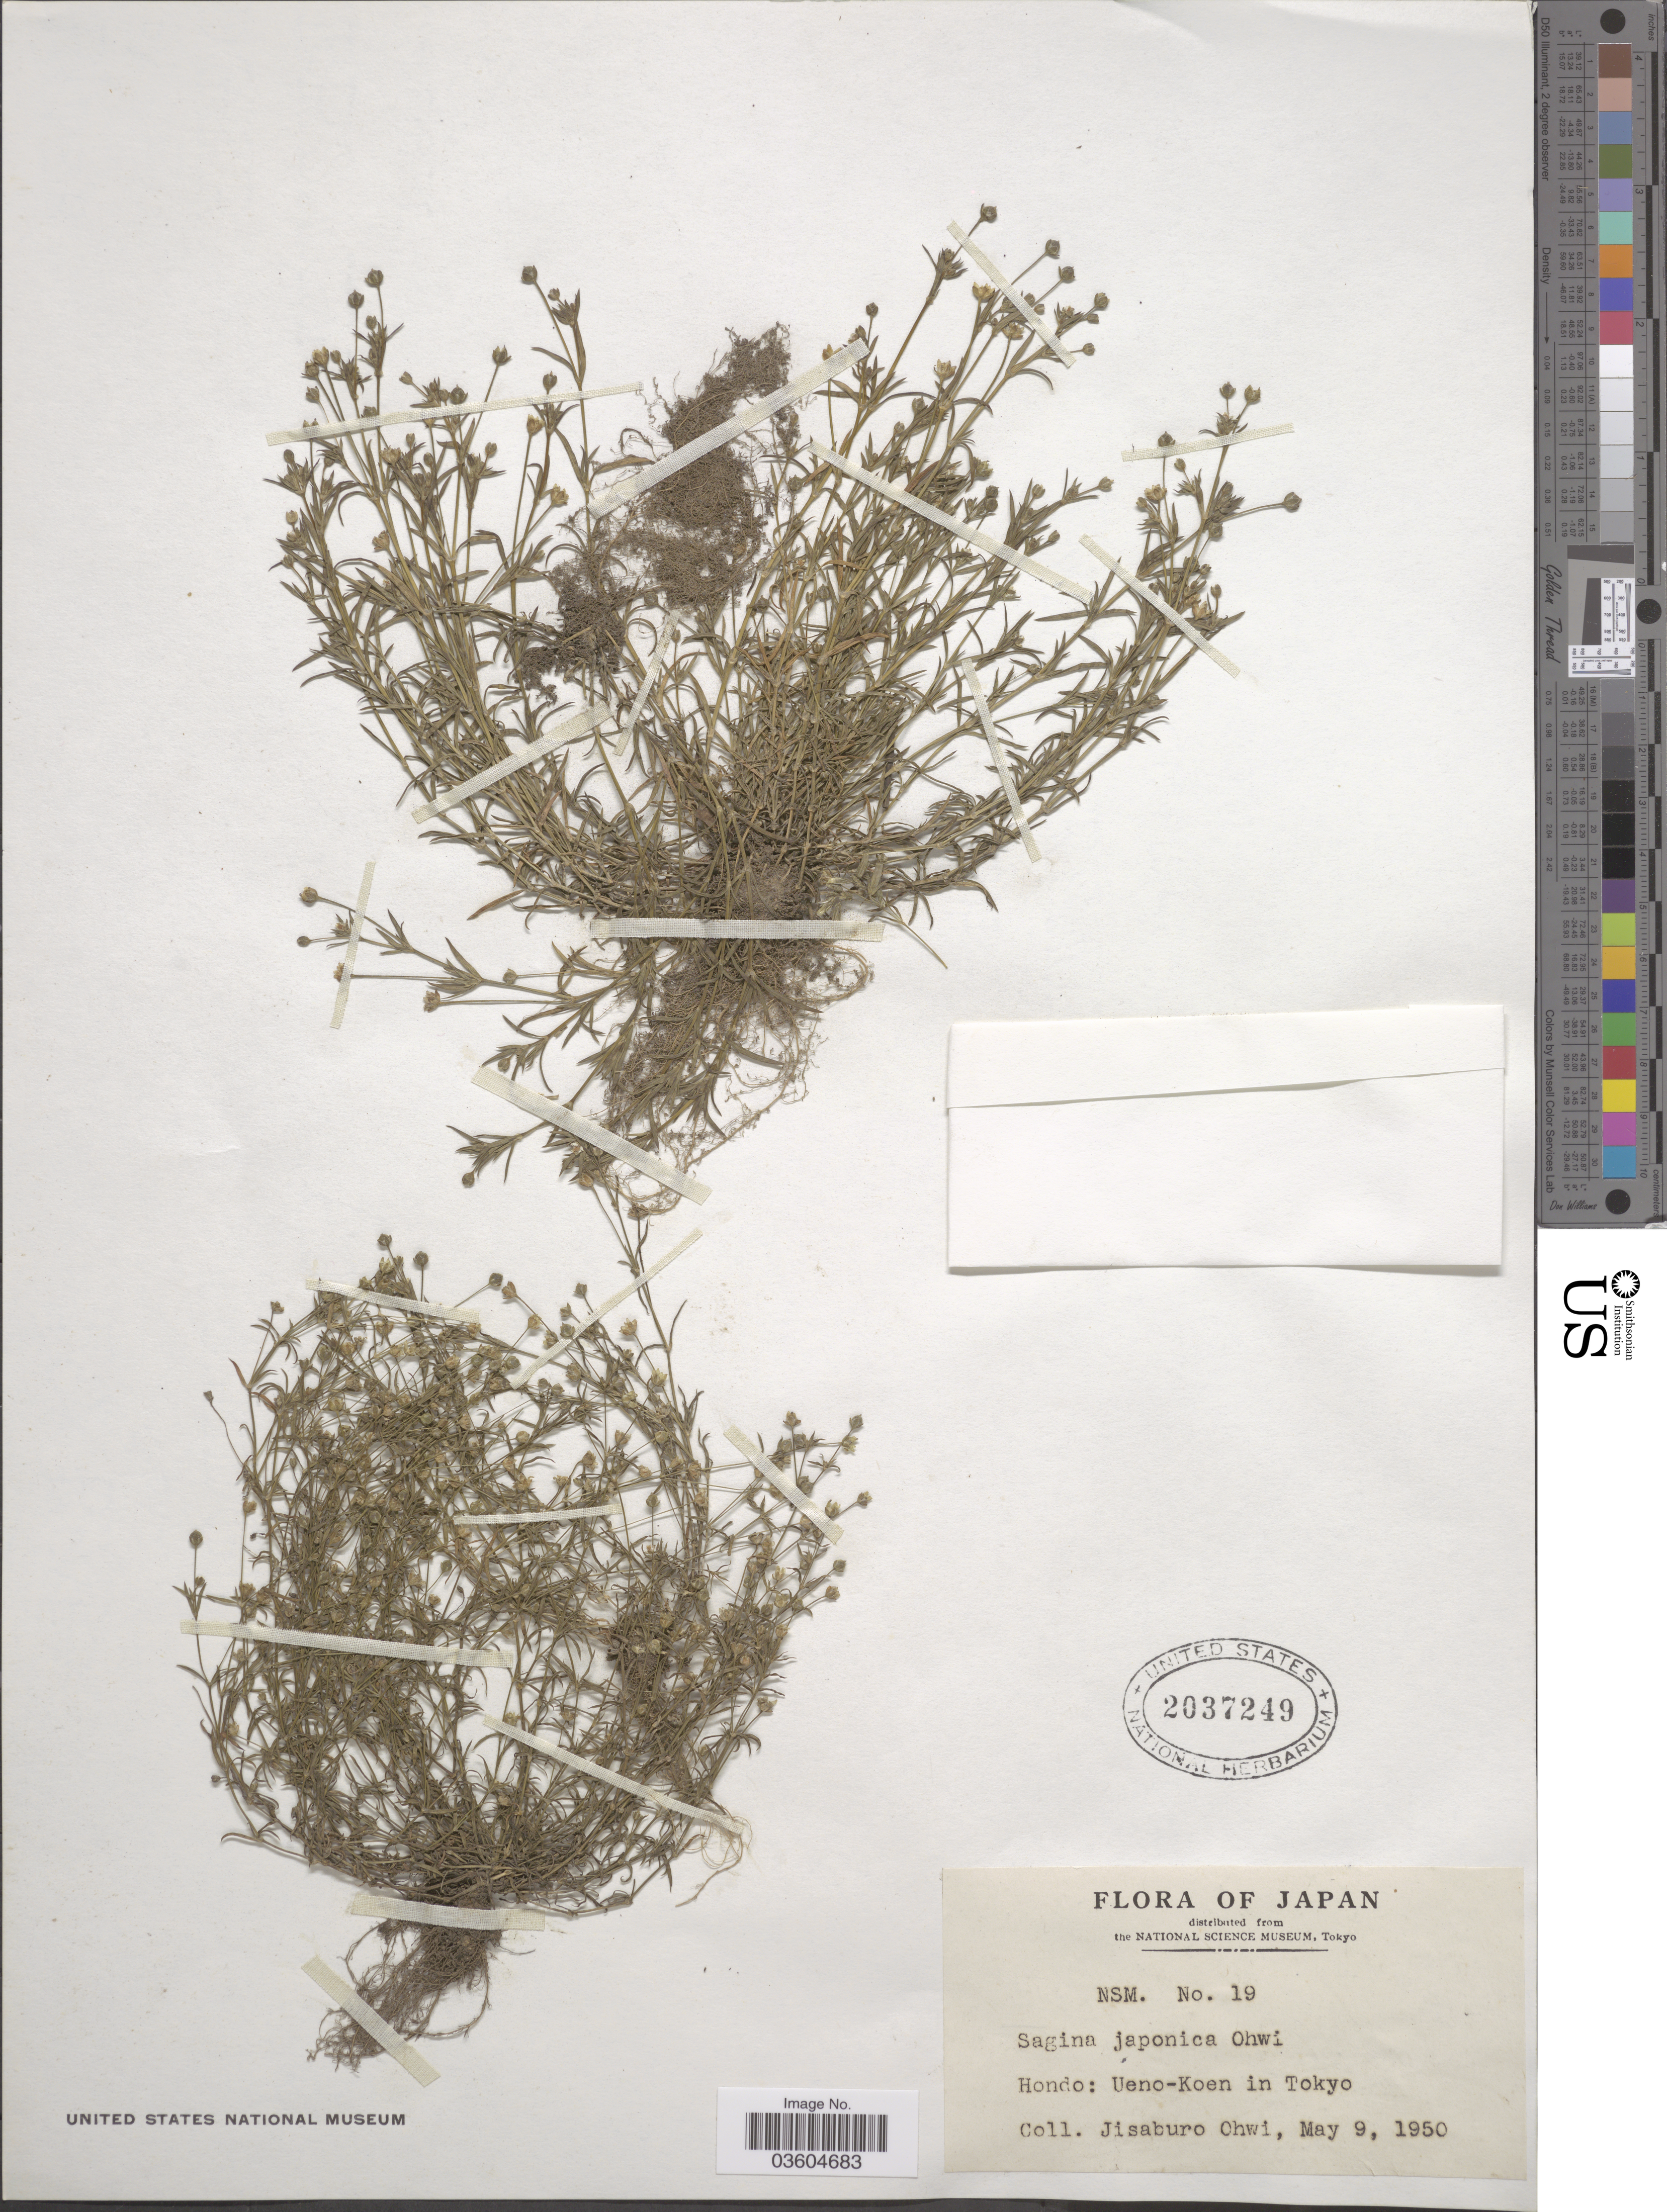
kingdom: Plantae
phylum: Tracheophyta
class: Magnoliopsida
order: Caryophyllales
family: Caryophyllaceae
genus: Sagina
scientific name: Sagina japonica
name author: (Sw.) Ohwi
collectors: J. Ohwi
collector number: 19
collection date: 1950-05-09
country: Japan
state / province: Tokyo, Federal City of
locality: Hondo: Ueno-Koen in Tokyo.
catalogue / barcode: US 2037249